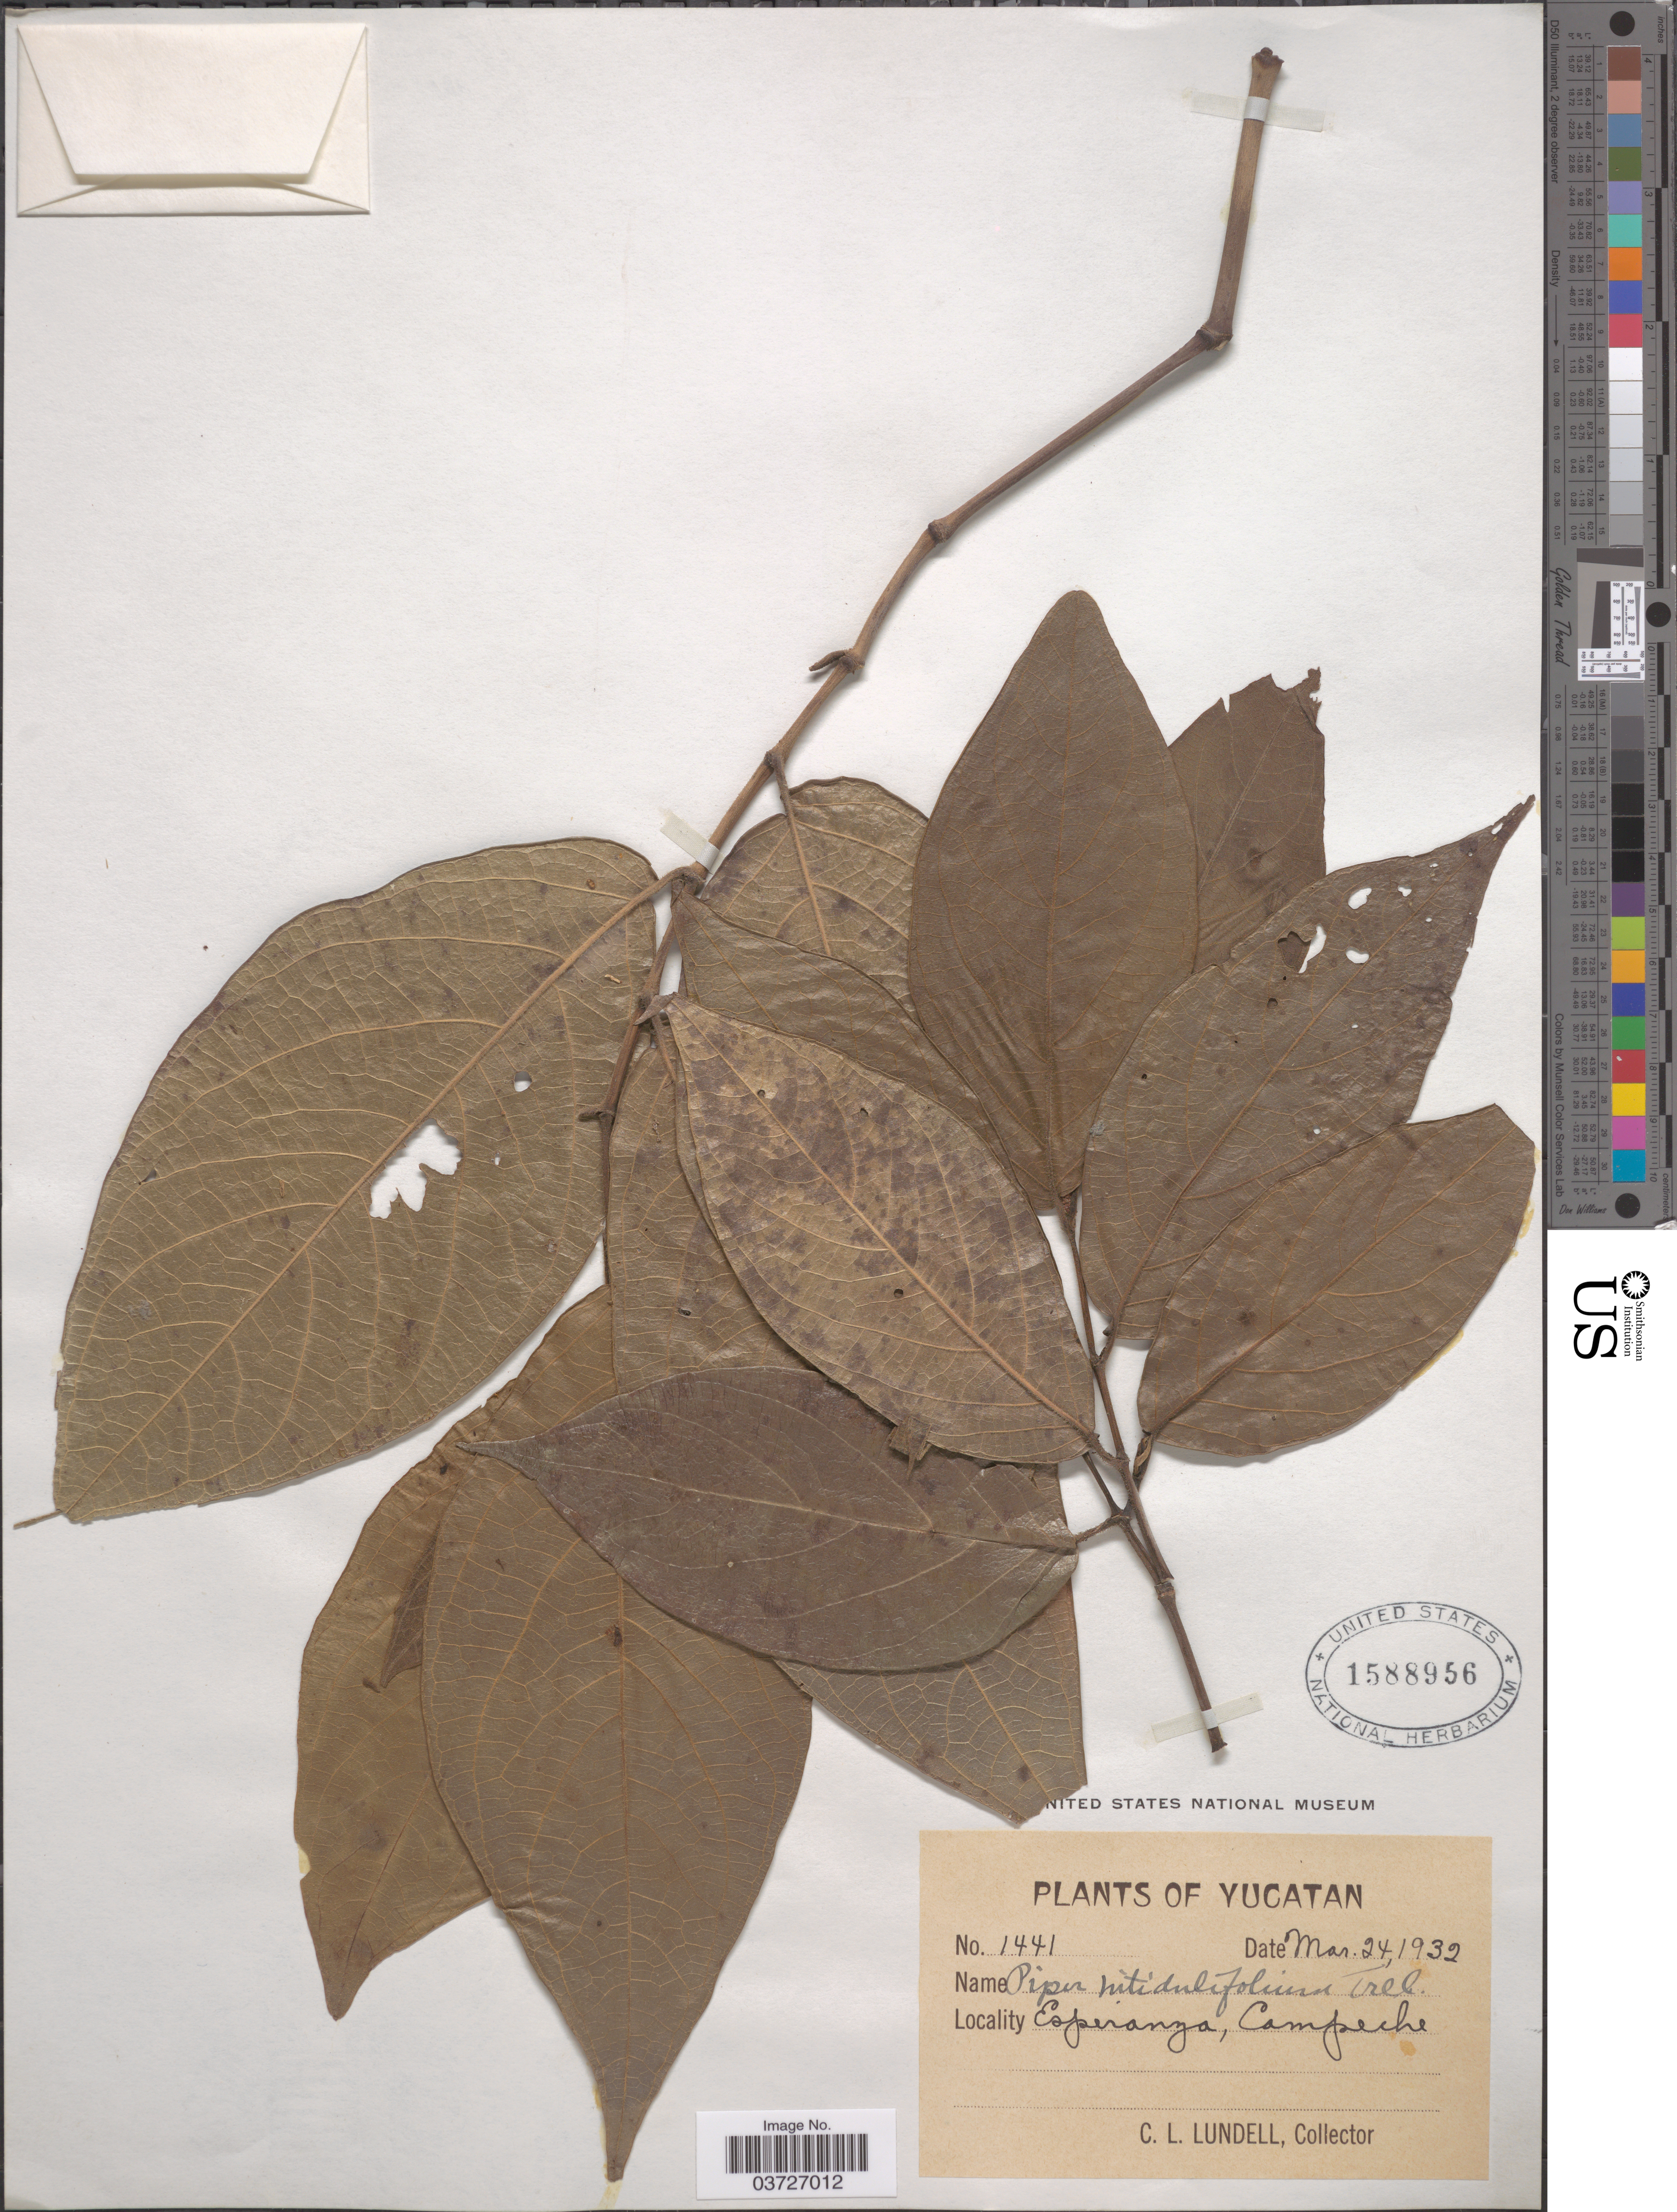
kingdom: Plantae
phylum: Tracheophyta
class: Magnoliopsida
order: Piperales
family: Piperaceae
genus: Piper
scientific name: Piper nitidulifolium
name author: Trel.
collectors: C. L. Lundell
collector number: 1441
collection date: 1932-03-24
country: Mexico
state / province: Campeche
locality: Esperanza.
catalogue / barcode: US 1588956